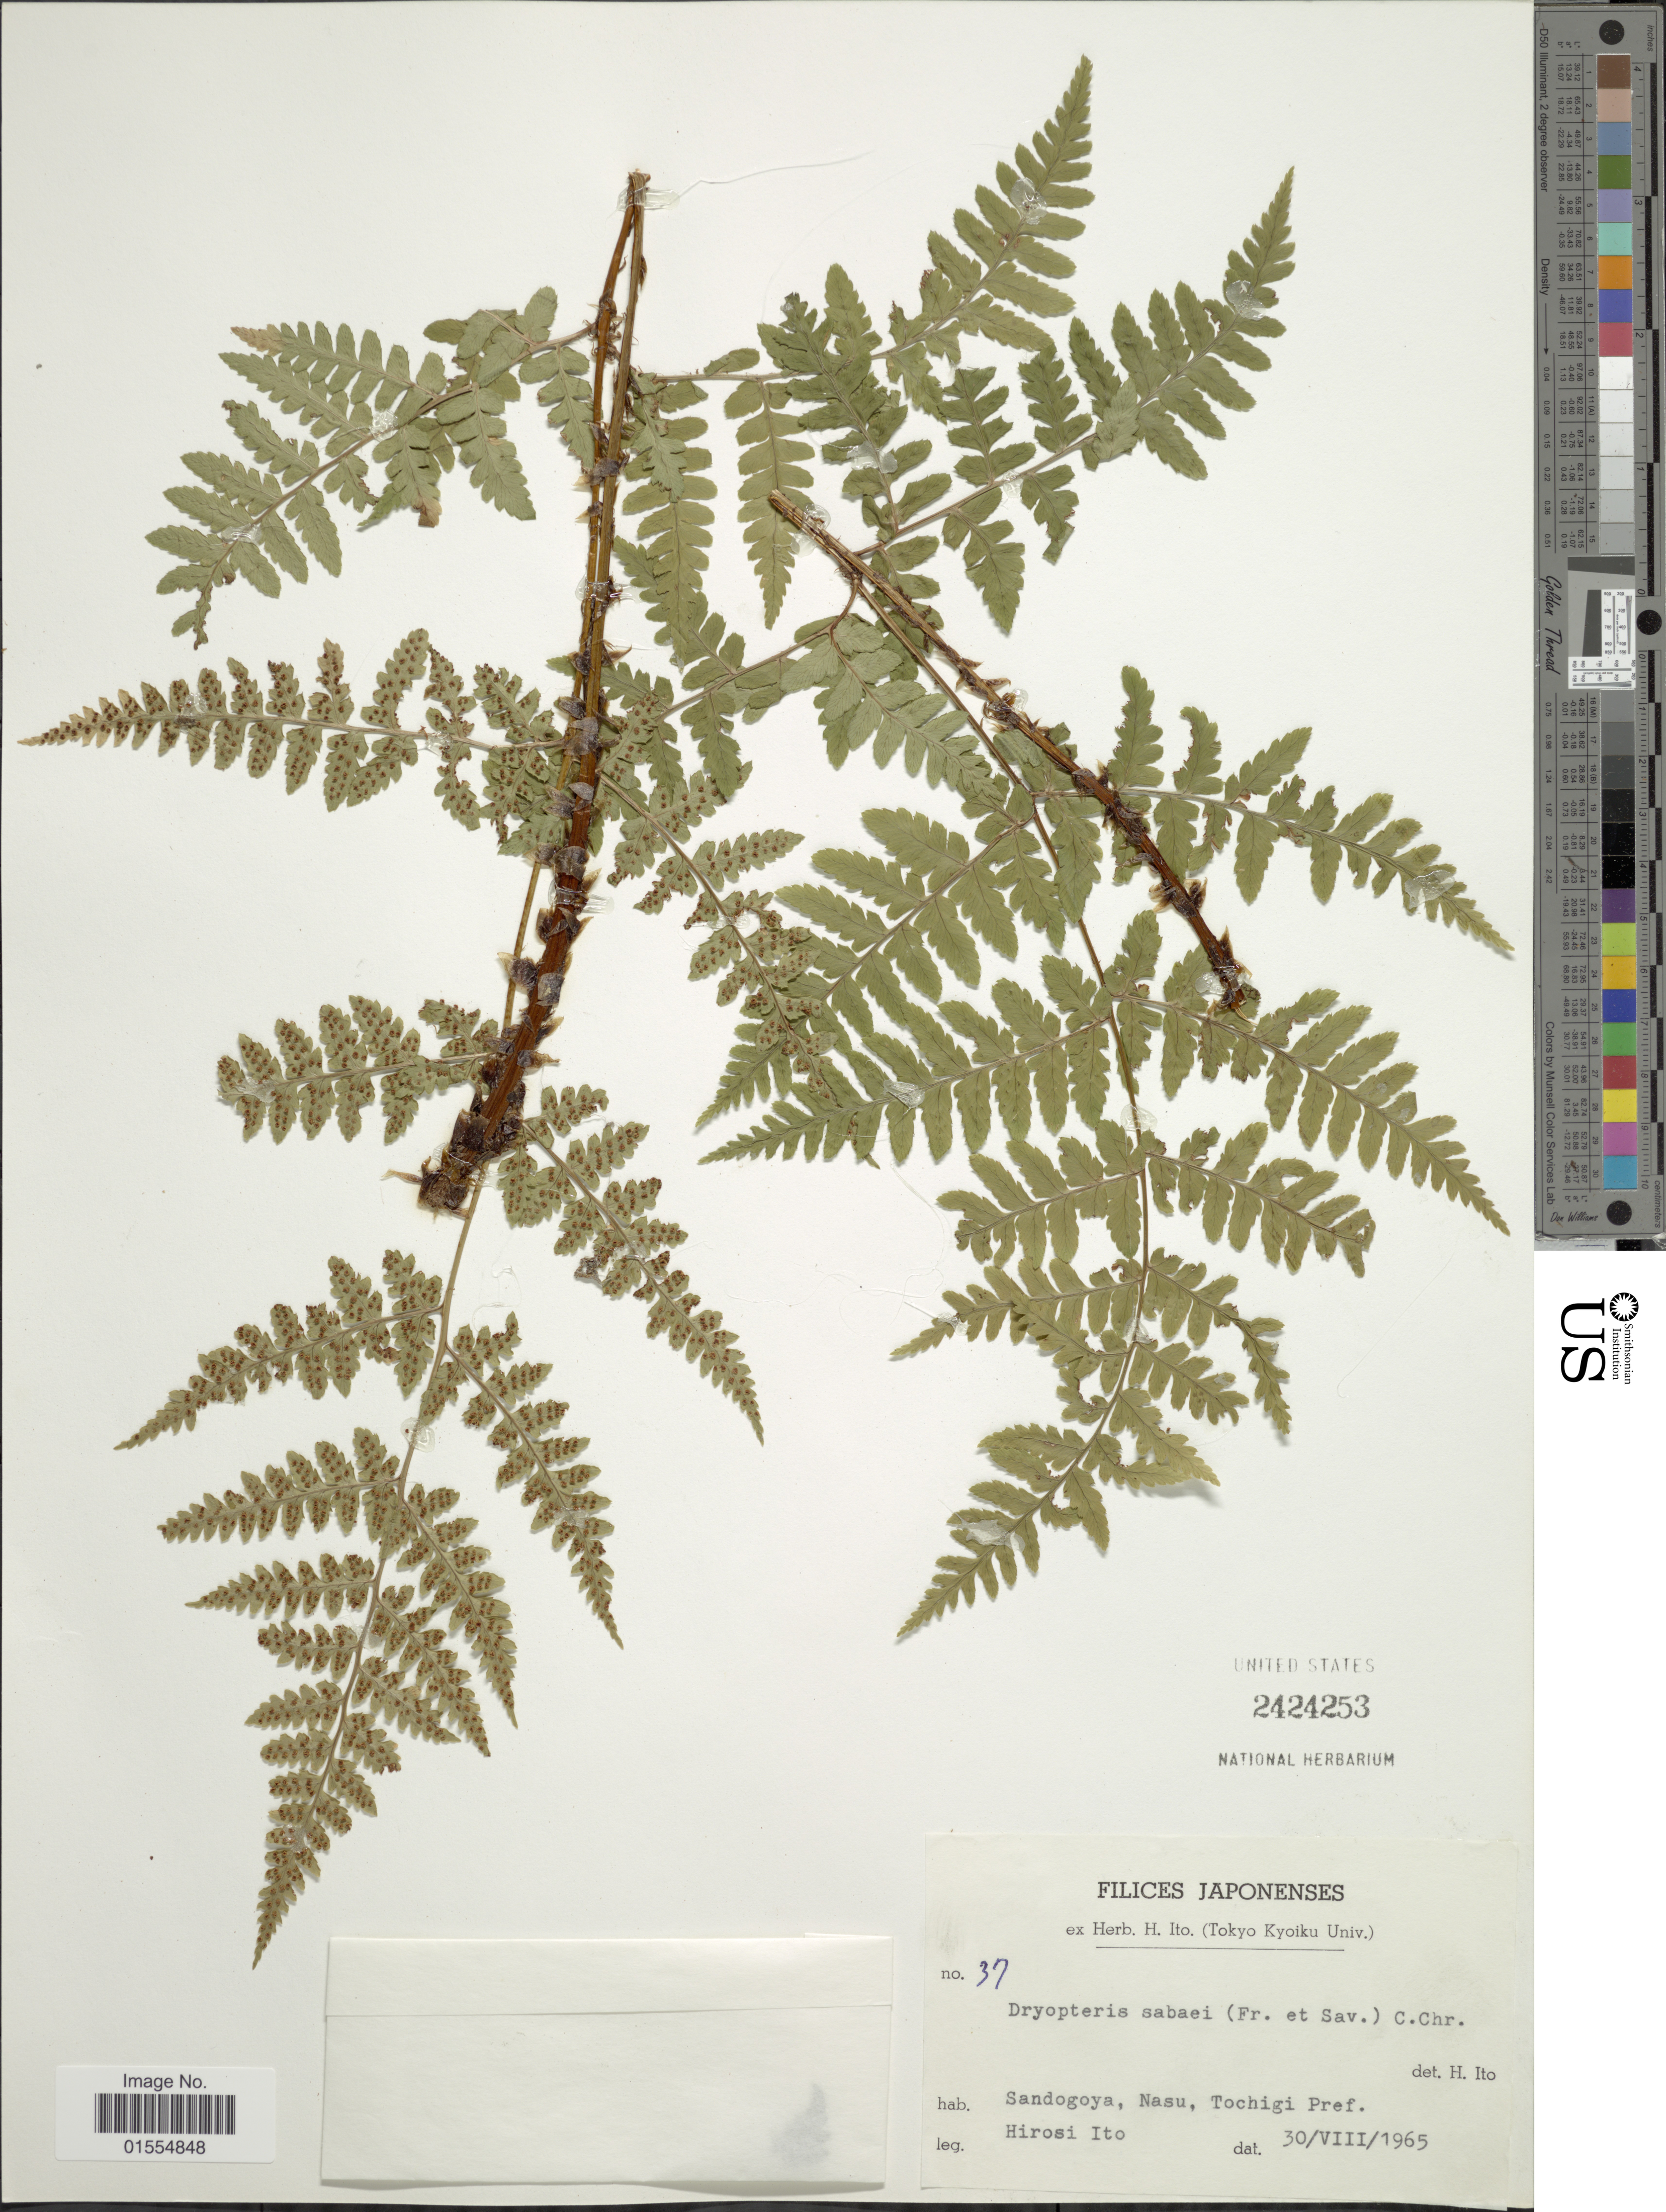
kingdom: Plantae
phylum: Tracheophyta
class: Polypodiopsida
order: Polypodiales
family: Dryopteridaceae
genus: Dryopteris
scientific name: Dryopteris sabaei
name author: (Franch. & Sav.) C. Chr.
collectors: H. Itô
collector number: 37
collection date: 1965-08-30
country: Japan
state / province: Totigi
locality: Sandogoya, Nasu, Tochigi Pref.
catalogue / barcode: US 2424253